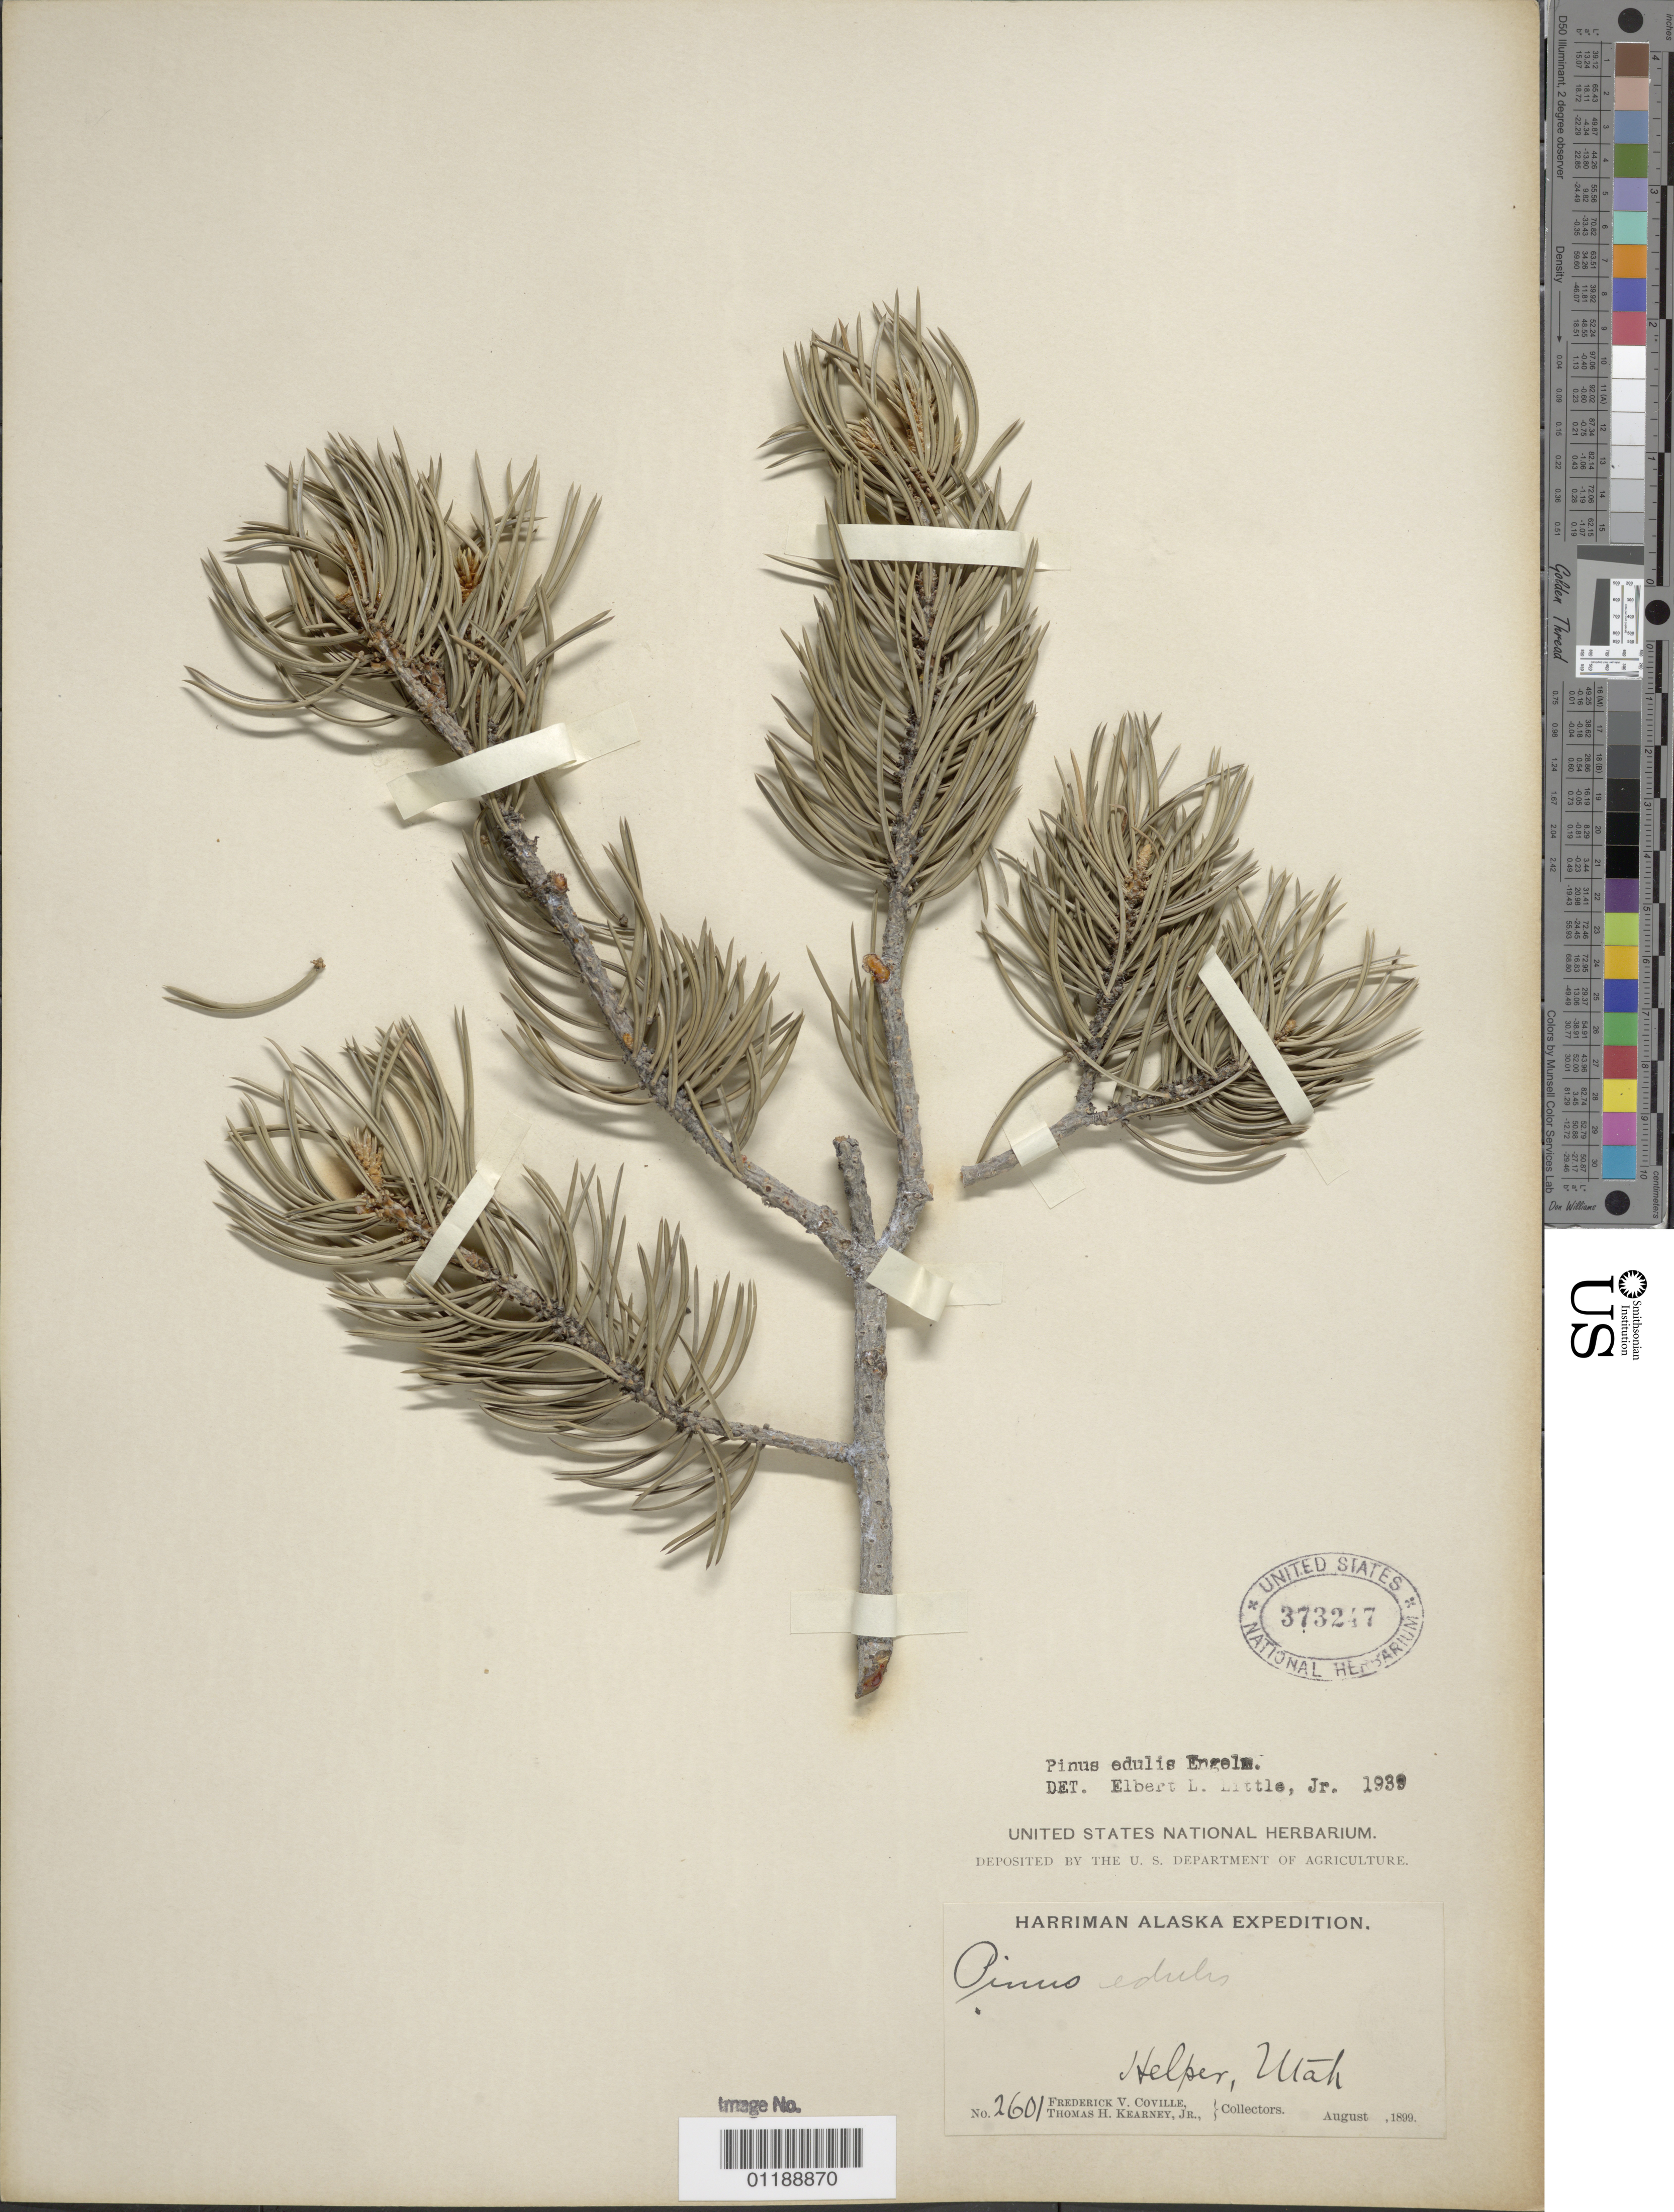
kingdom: Plantae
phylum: Tracheophyta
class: Pinopsida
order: Pinales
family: Pinaceae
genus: Pinus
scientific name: Pinus edulis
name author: Engelm.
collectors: F. V. Coville, T. H. Kearney & T. H. Kearney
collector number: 2601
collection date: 1899-08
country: United States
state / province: Utah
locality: Helper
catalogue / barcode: US 373247